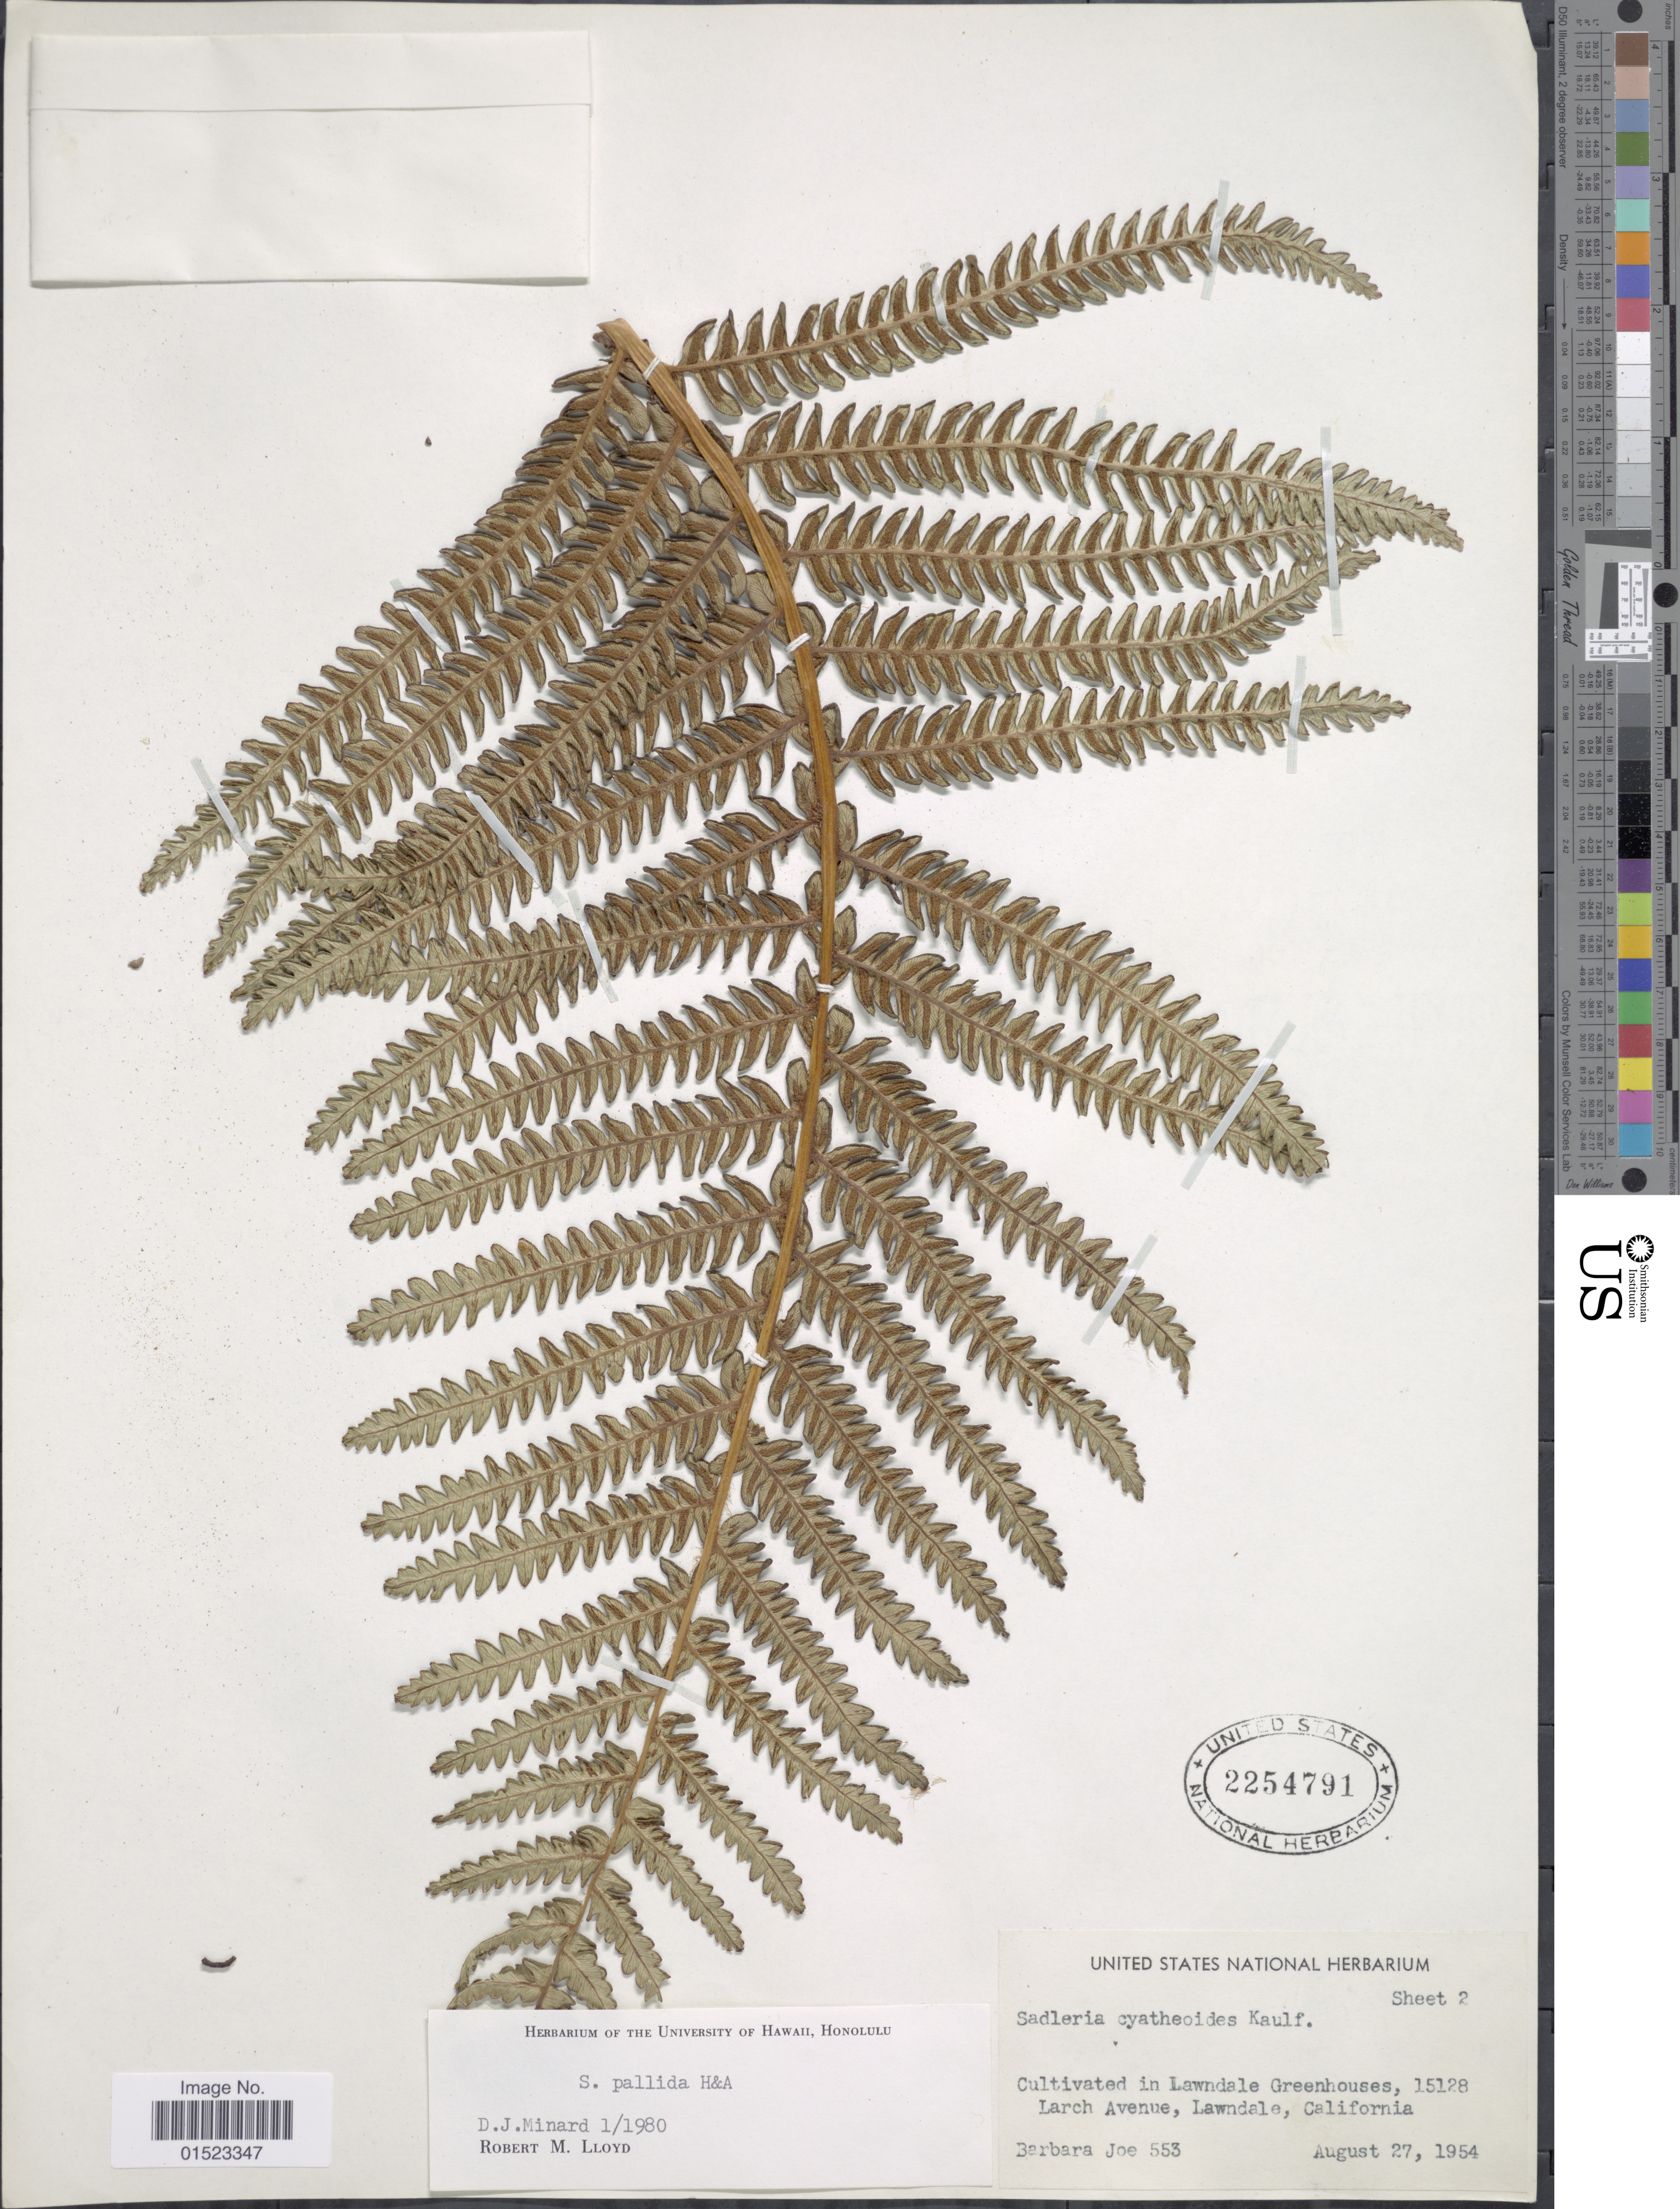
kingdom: Plantae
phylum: Tracheophyta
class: Polypodiopsida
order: Polypodiales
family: Blechnaceae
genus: Sadleria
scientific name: Sadleria pallida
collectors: B. Joe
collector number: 553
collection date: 1954-08-27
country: United States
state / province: California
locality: Lawndale Greenhouses, 15128 Larch Avenue, Lawndale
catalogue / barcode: US 2254791